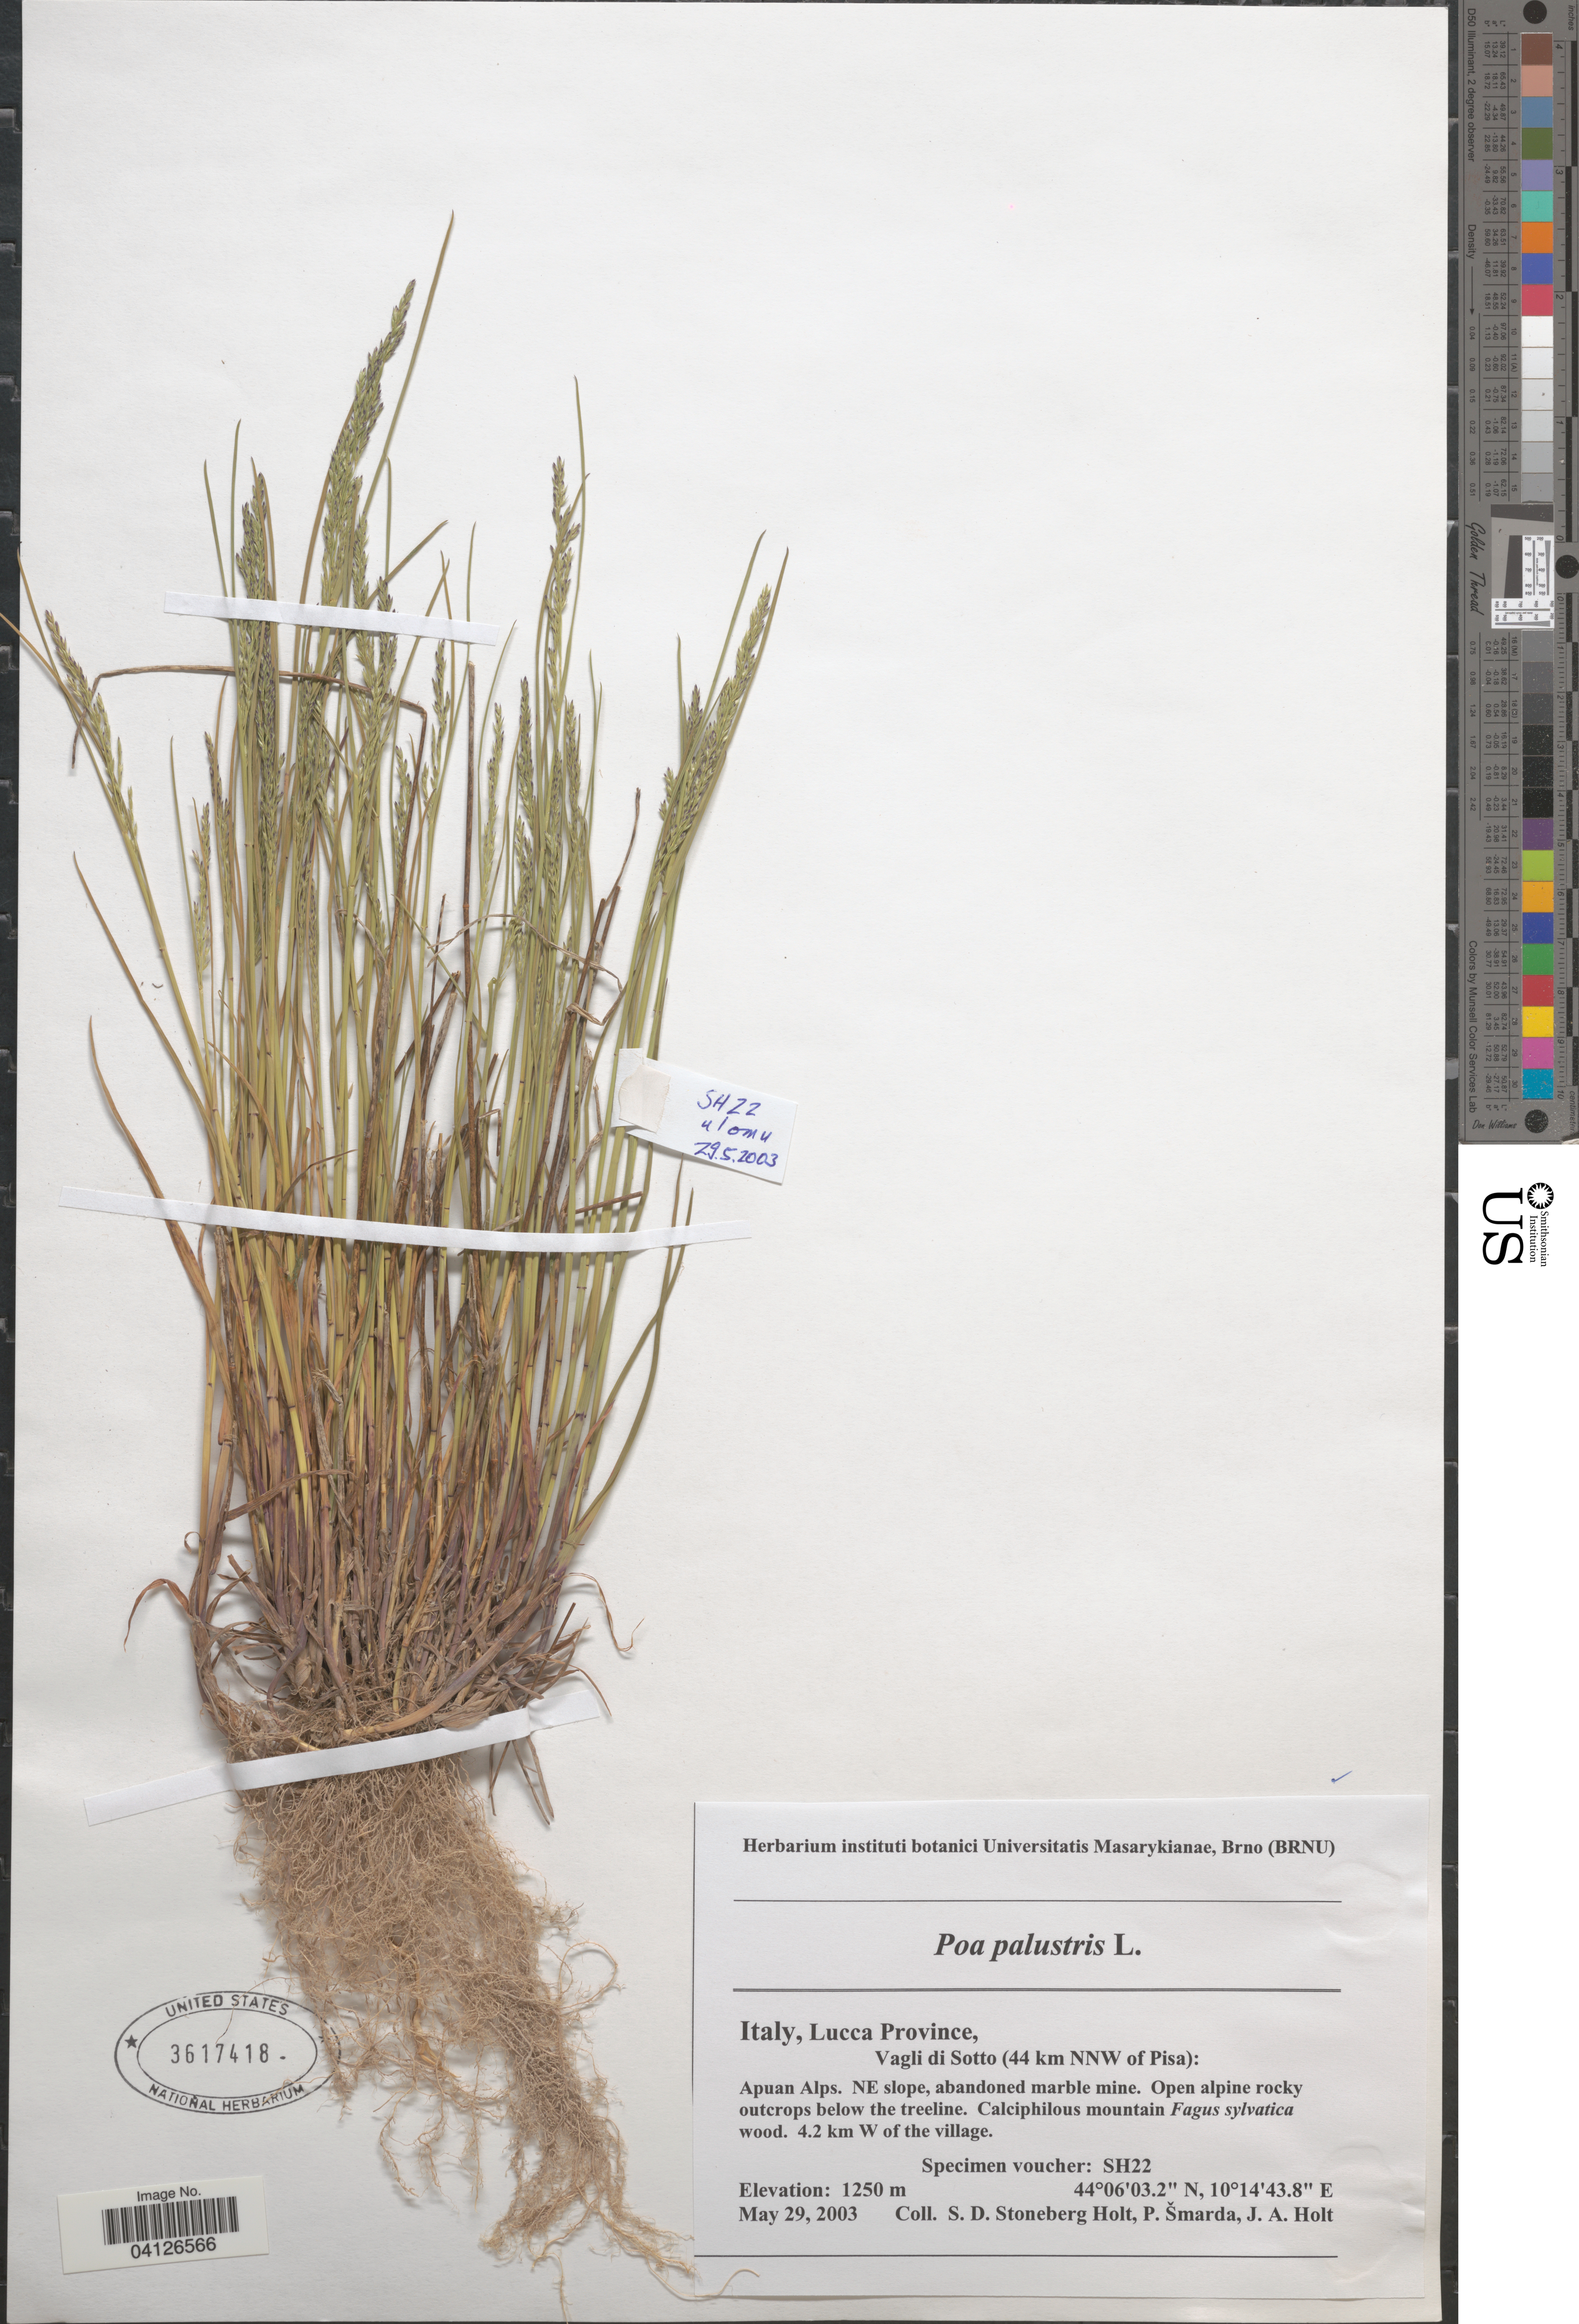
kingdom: Plantae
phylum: Tracheophyta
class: Liliopsida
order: Poales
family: Poaceae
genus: Poa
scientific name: Poa palustris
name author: L.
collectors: S. Holt, P. Smarda & J. A. Holt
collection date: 2003-05-29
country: Italy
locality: Lucca Province, Vagli di Sotto (44 km NNW of Pisa): Apuan Alps. NE slope, abandoned marble mine. 4.2 km W of the village.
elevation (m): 1250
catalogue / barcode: US 3617418